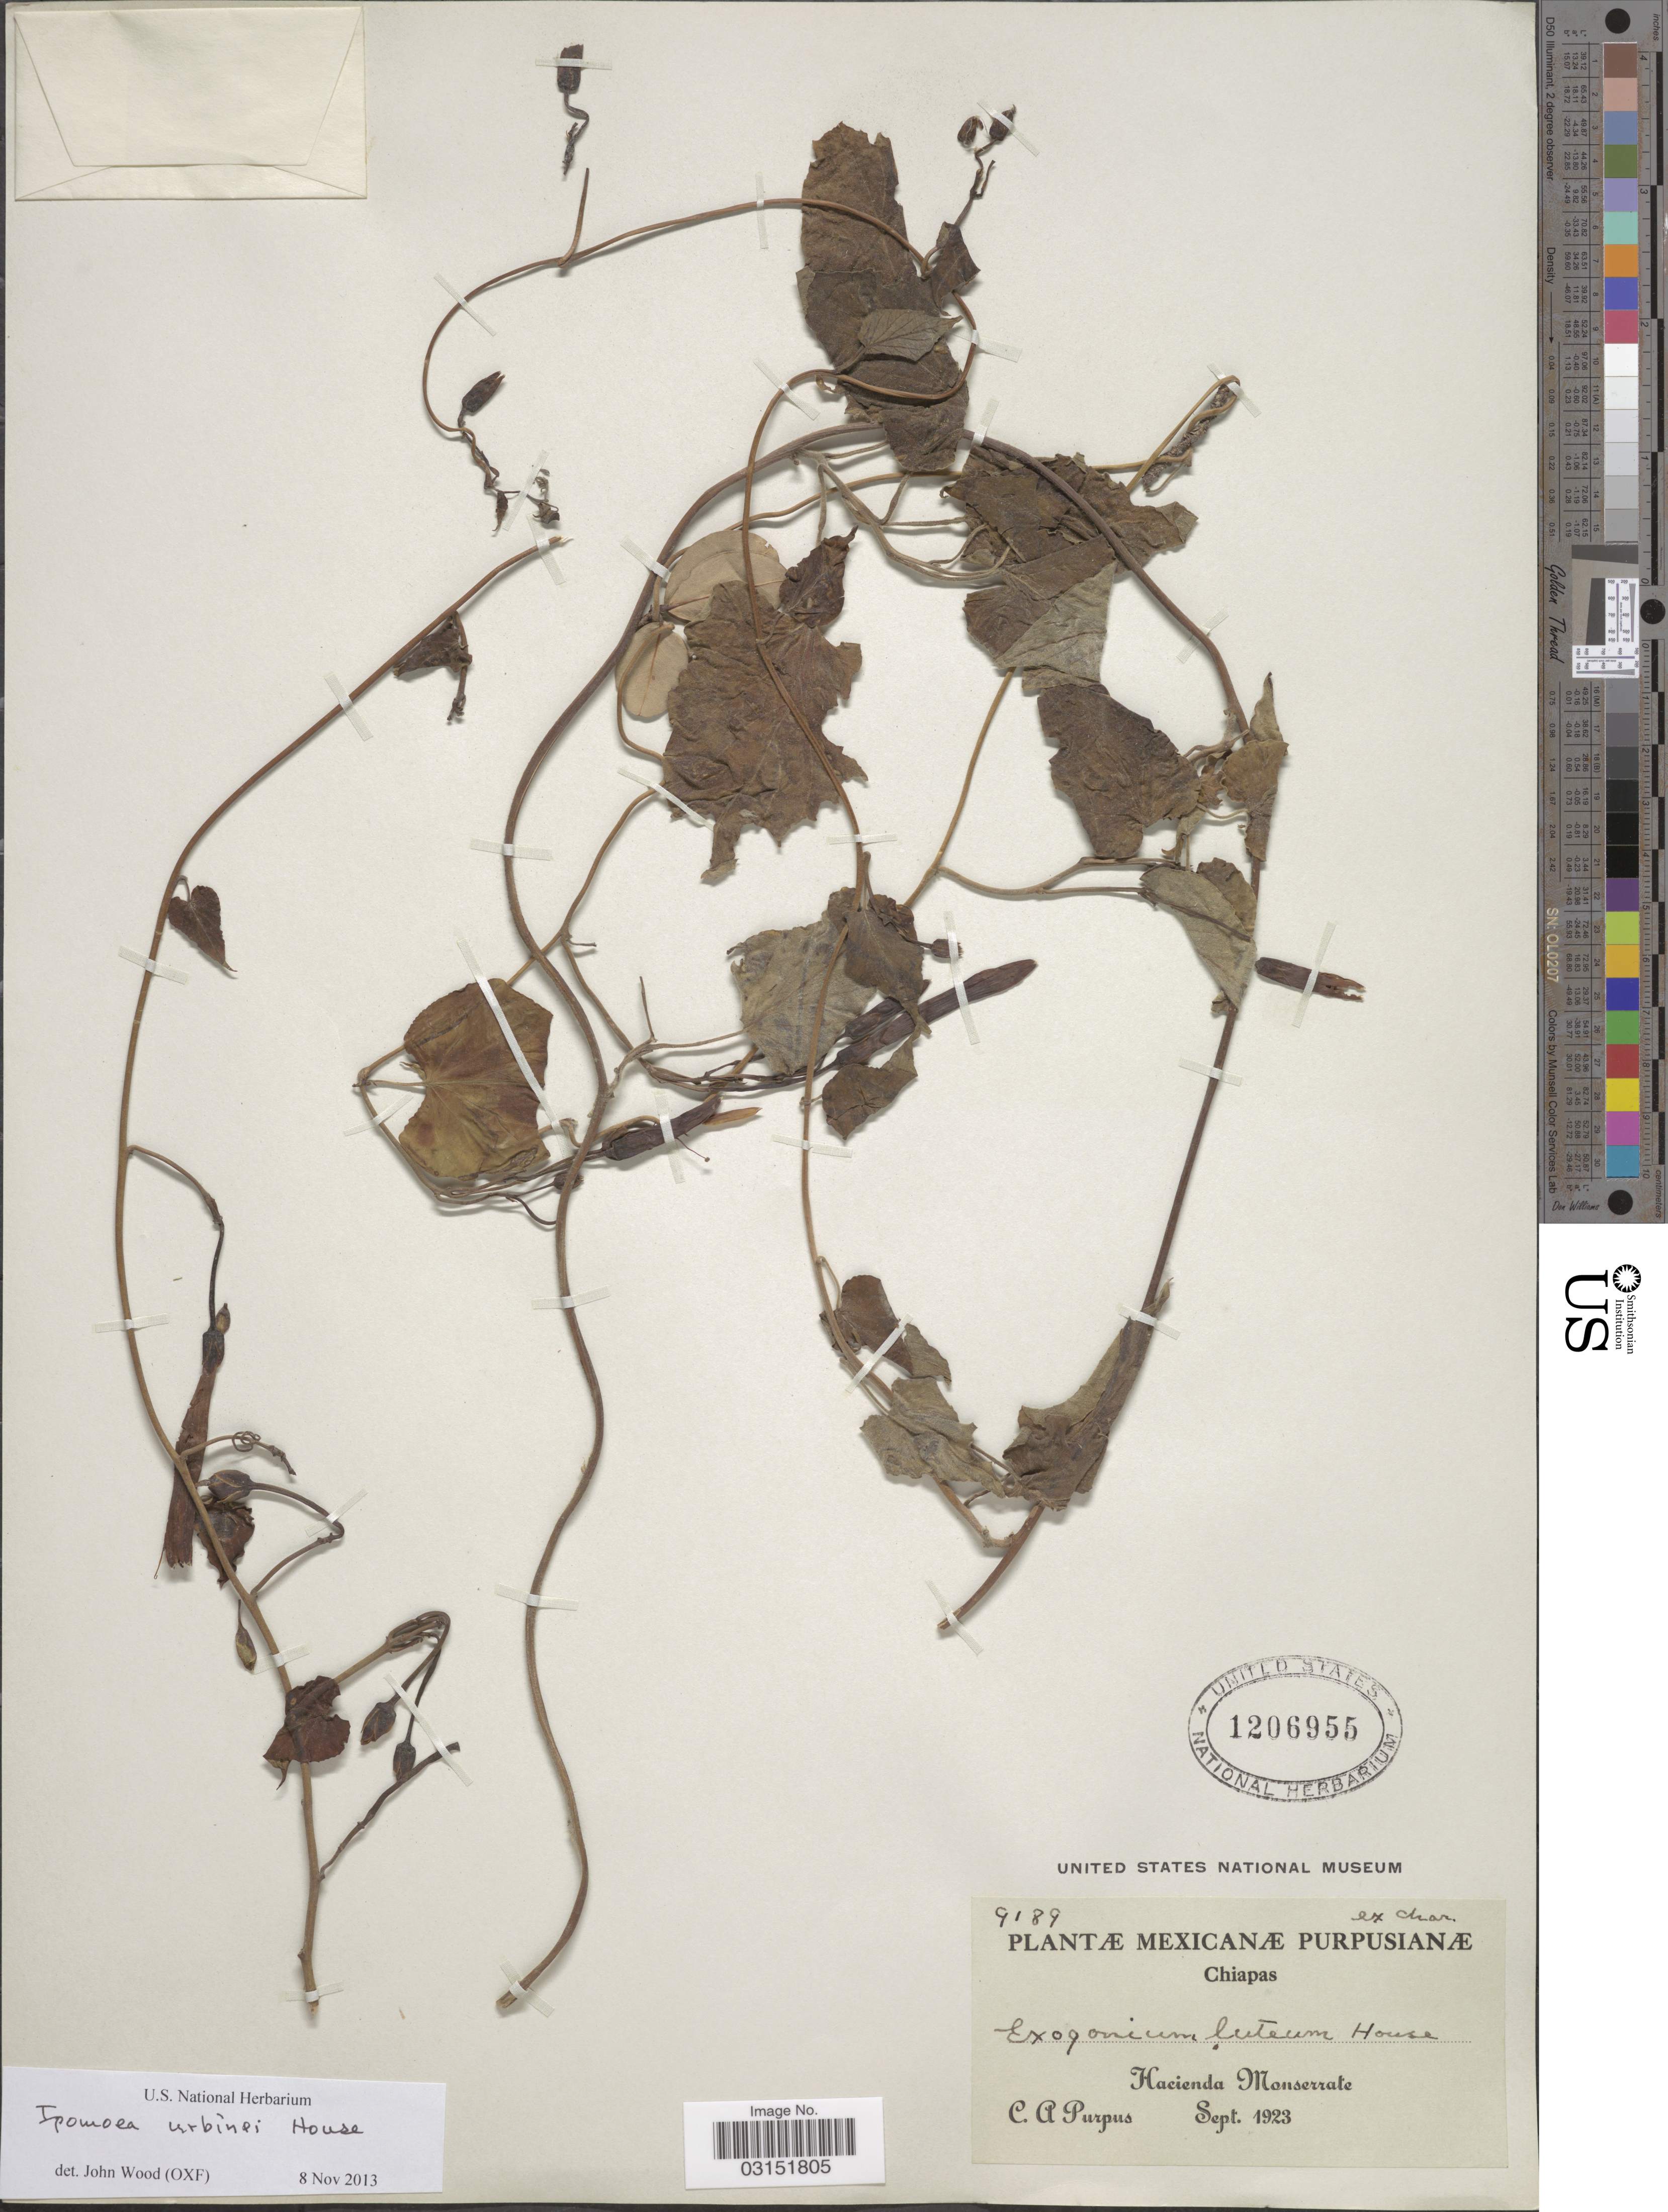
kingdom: Plantae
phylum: Tracheophyta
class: Magnoliopsida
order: Solanales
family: Convolvulaceae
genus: Ipomoea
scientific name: Ipomoea urbinei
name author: House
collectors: C. A. Purpus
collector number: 9189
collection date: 1923-09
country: Mexico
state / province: Chiapas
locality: Hacienda Monserrate.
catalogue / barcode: US 1206955